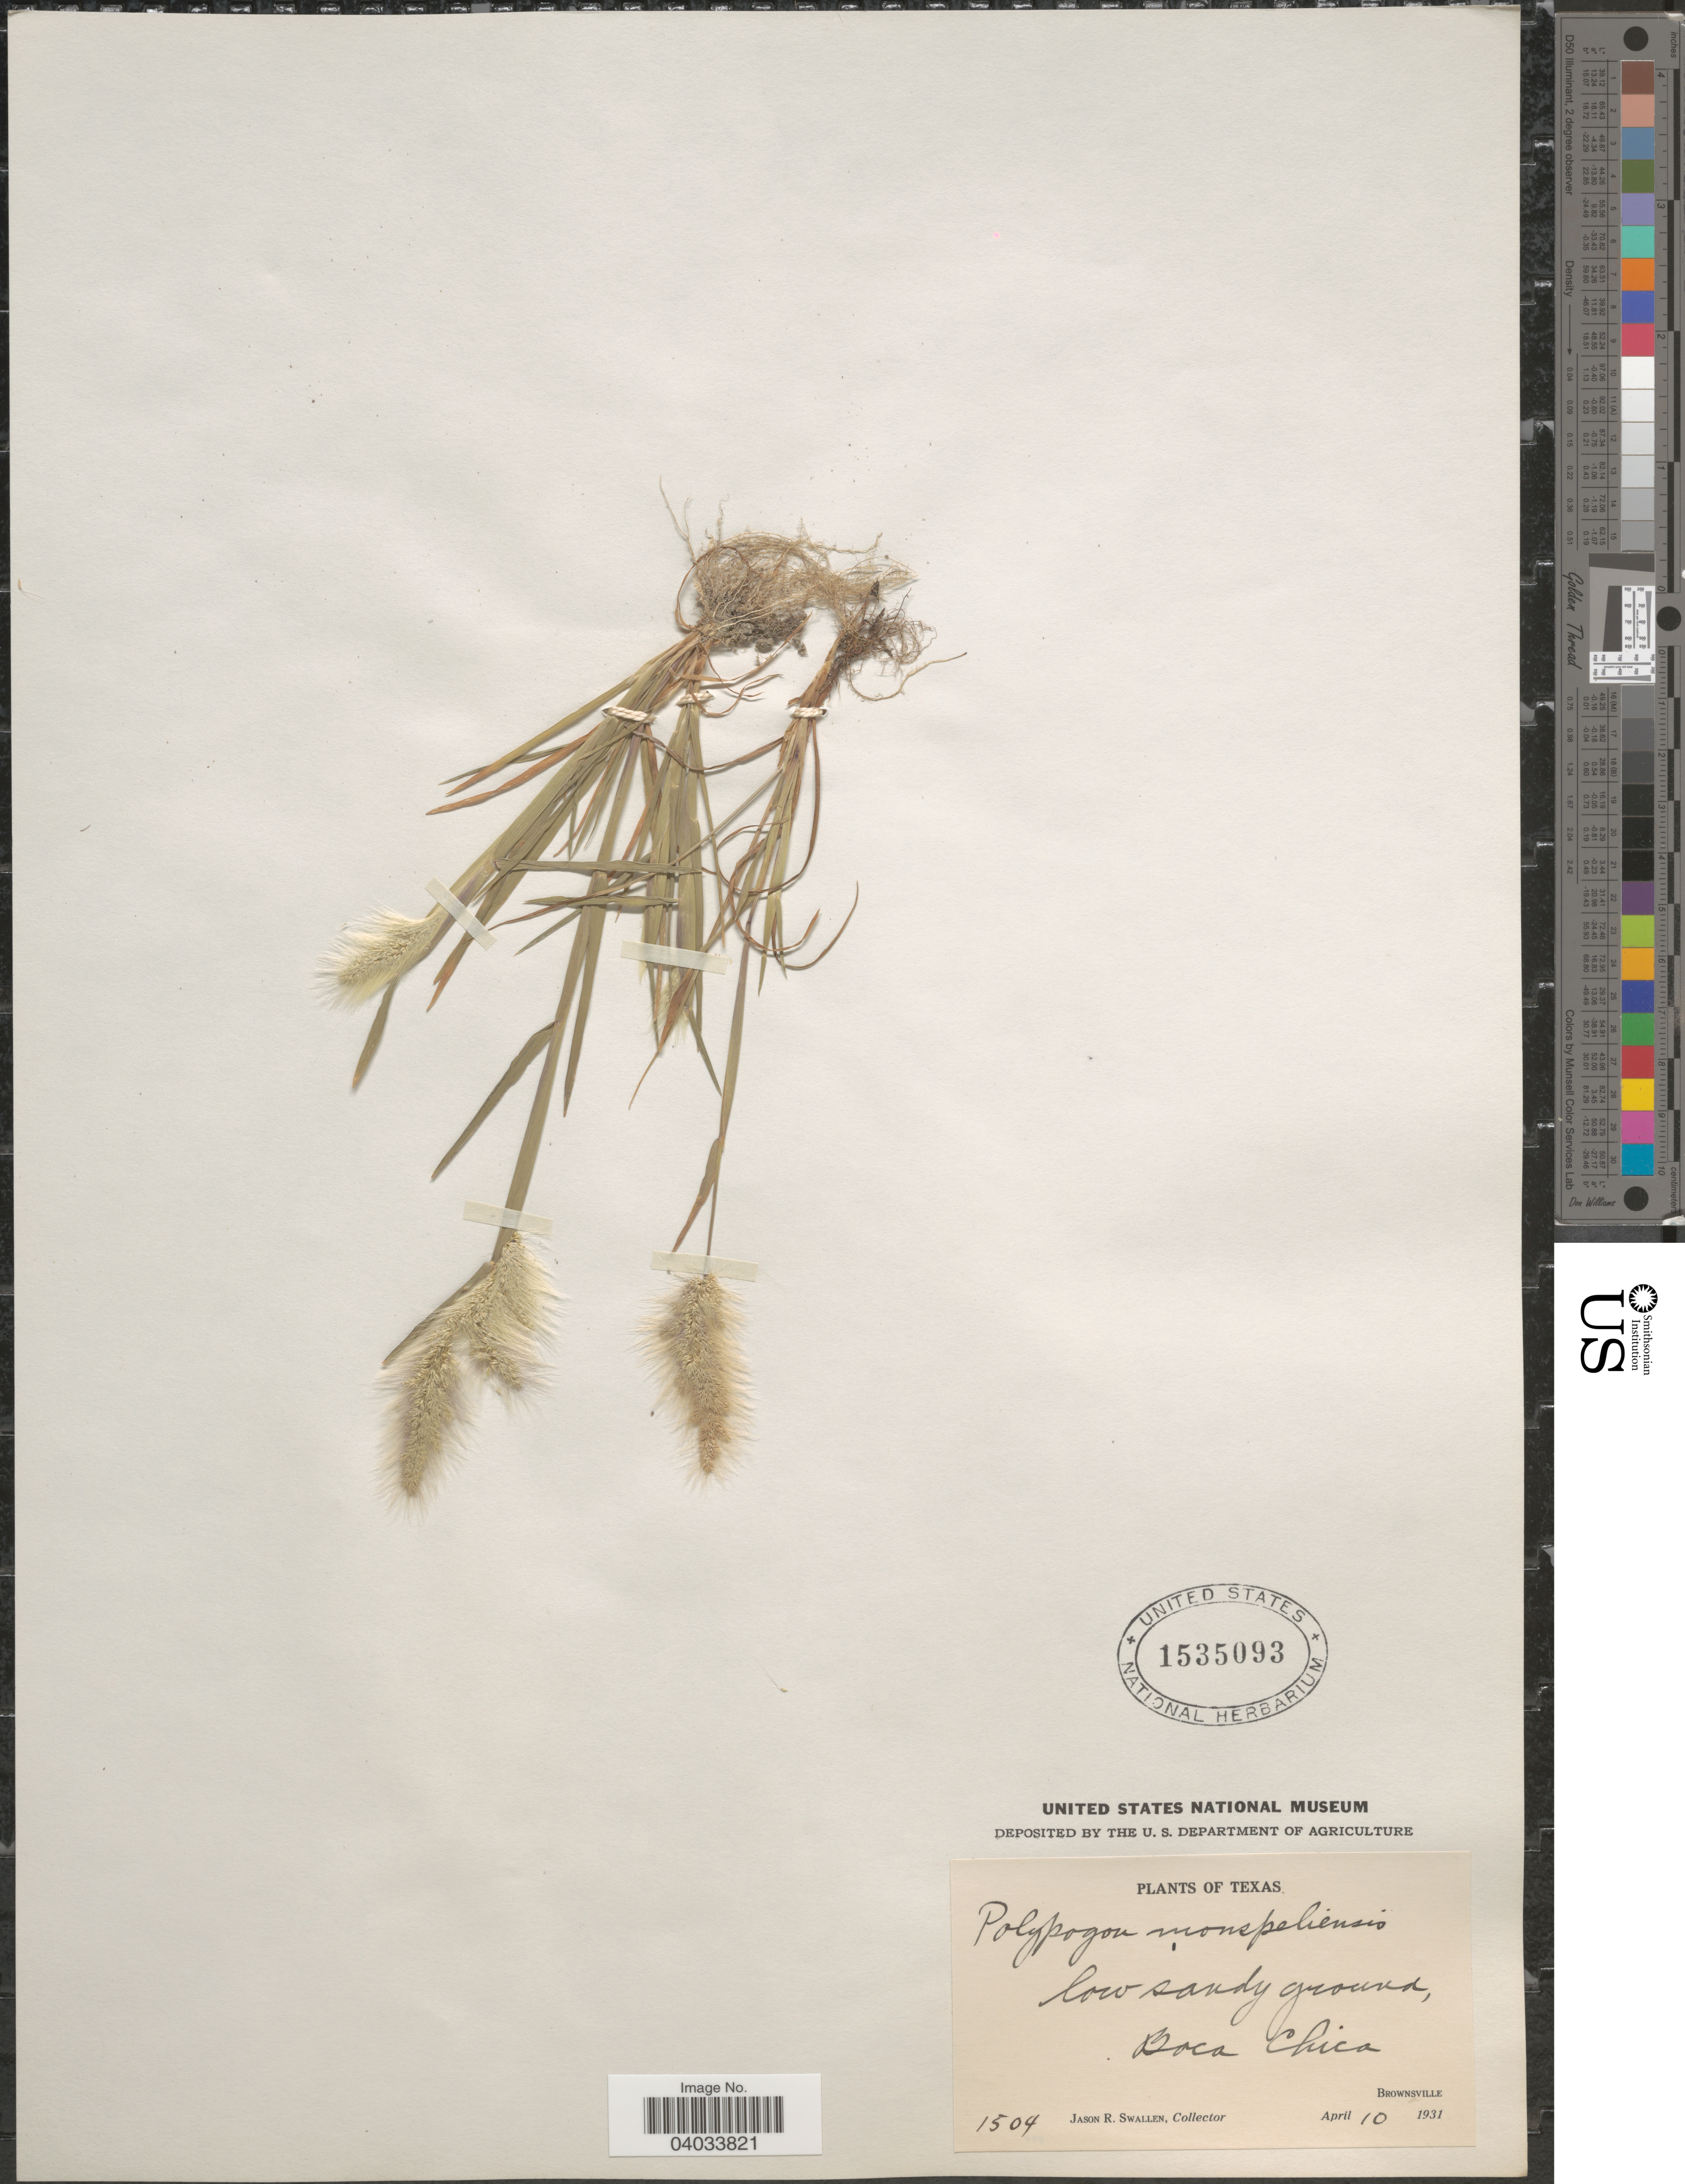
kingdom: Plantae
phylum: Tracheophyta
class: Liliopsida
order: Poales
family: Poaceae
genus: Polypogon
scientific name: Polypogon monspeliensis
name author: (L.) Desf.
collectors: J. R. Swallen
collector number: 1504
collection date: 1931-04-10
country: United States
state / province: Texas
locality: Boca Chica. Brownsville.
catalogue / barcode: US 1535093